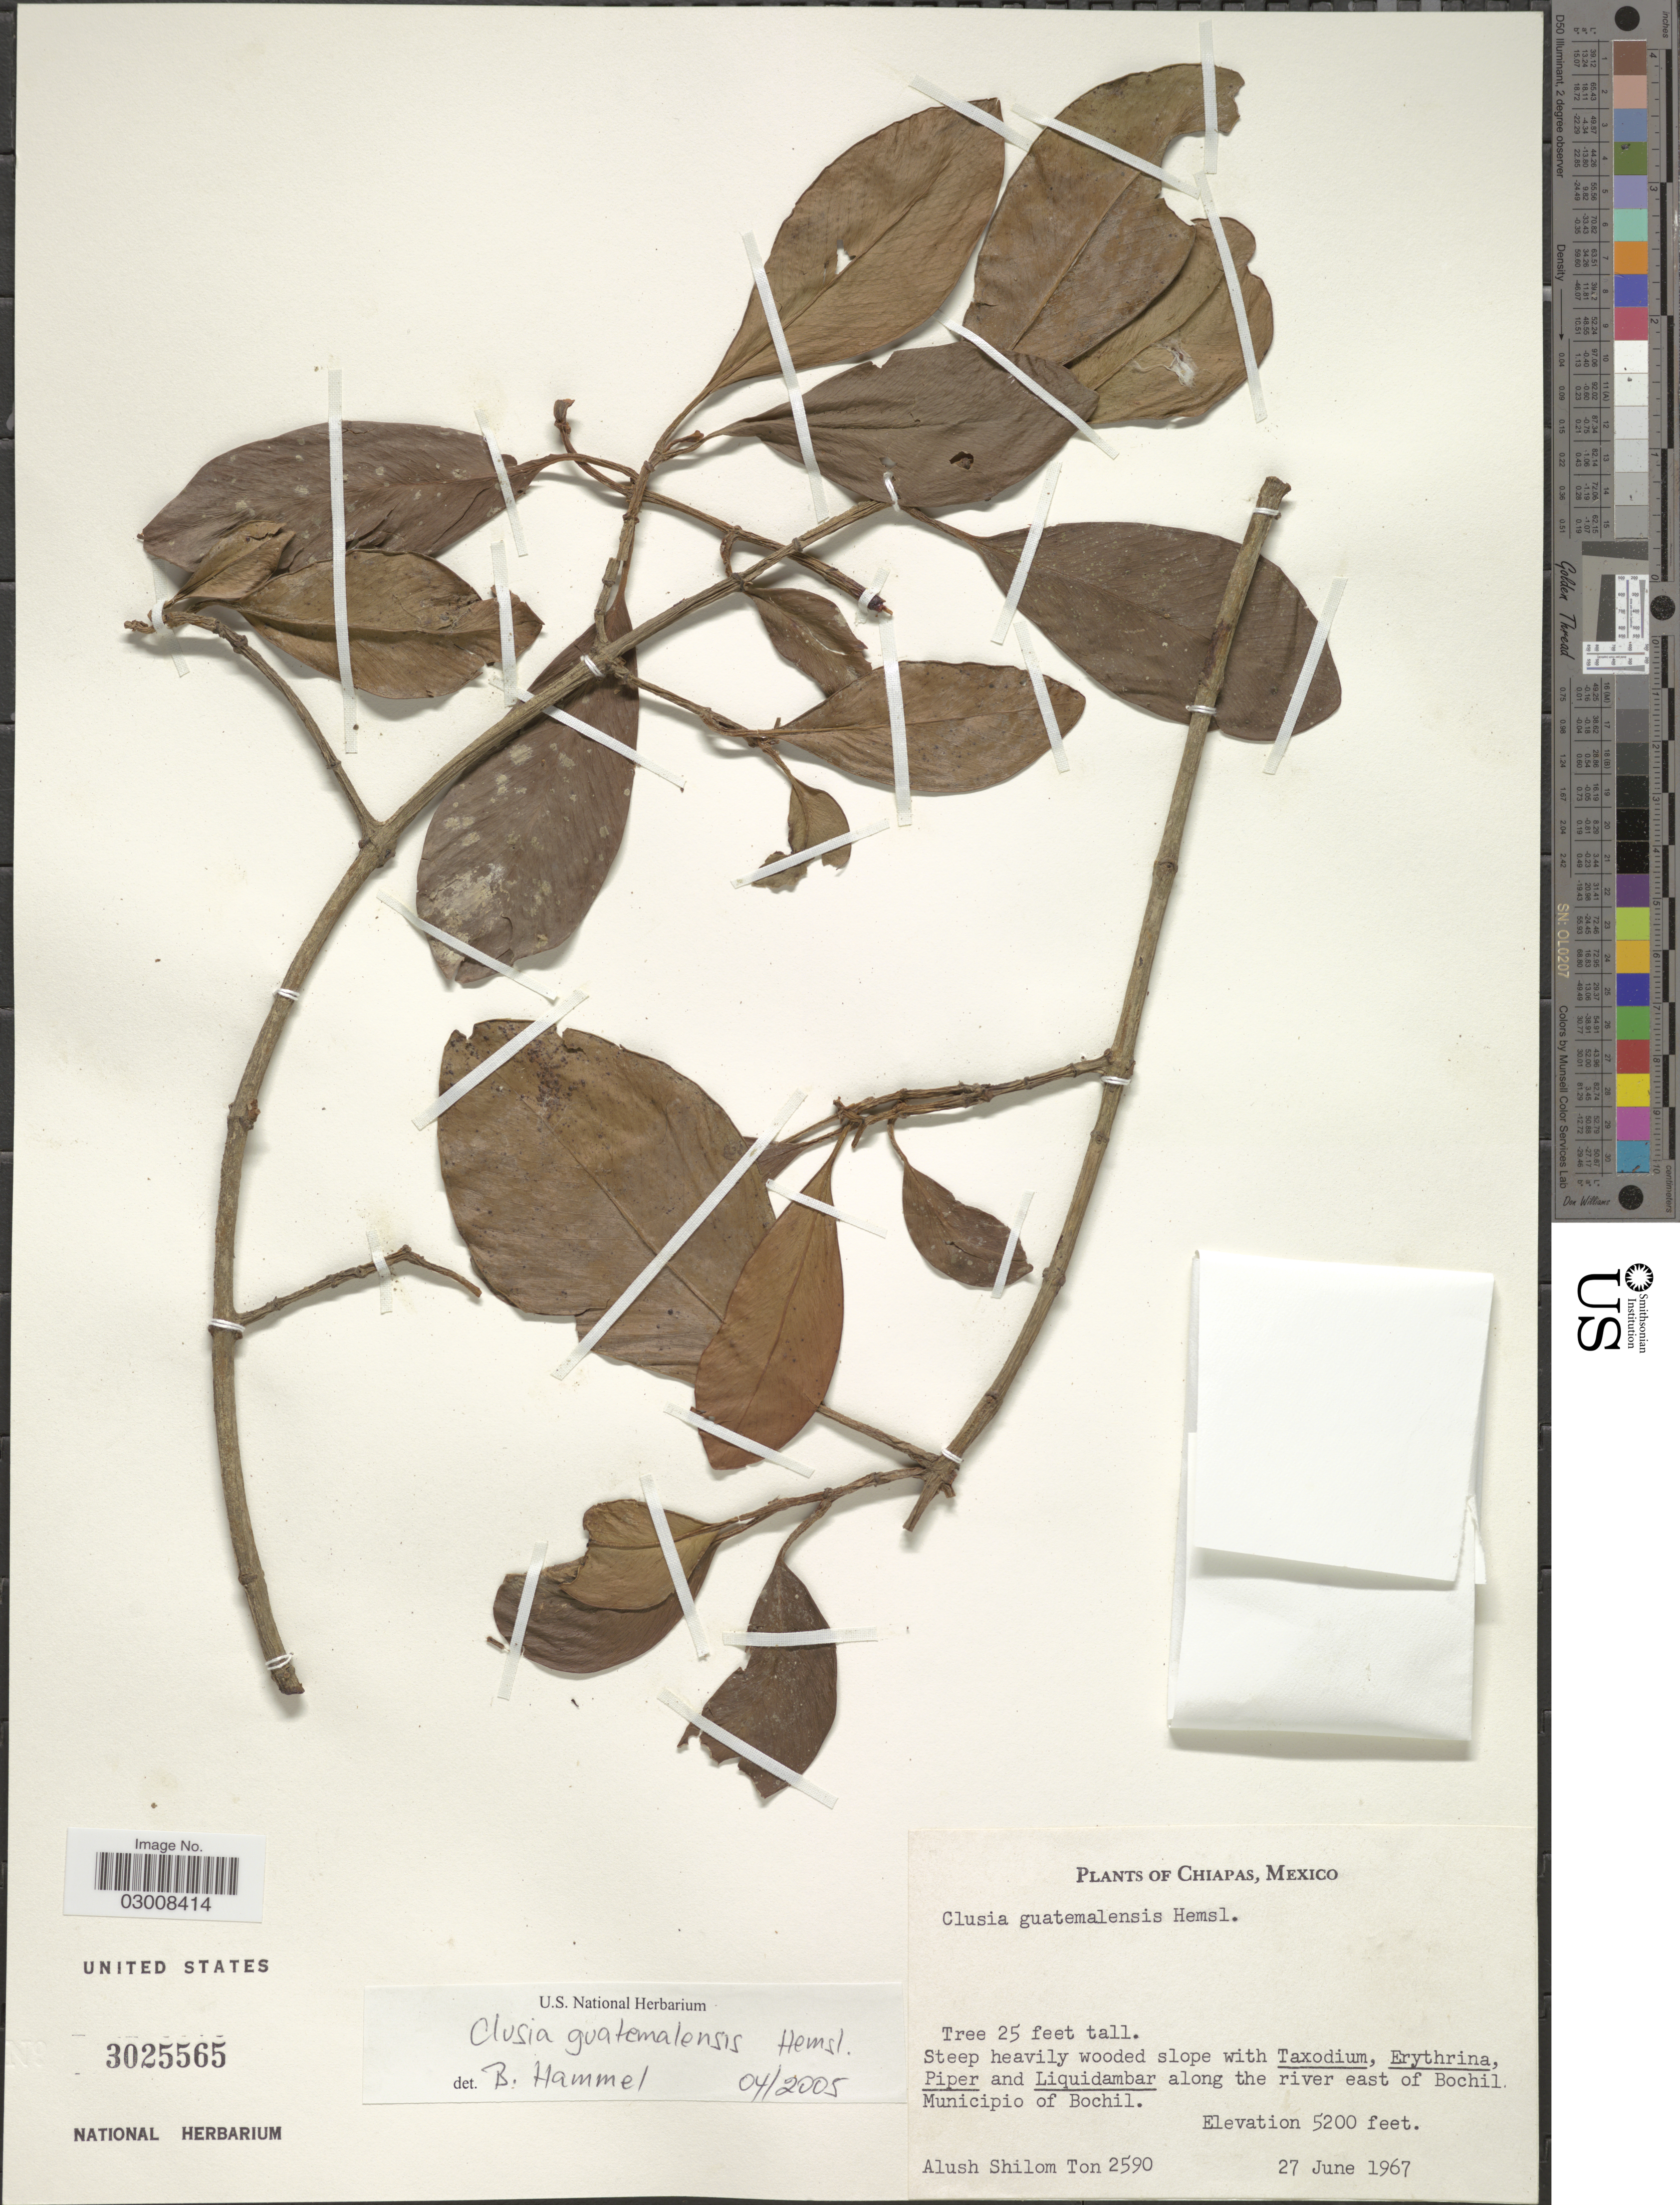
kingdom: Plantae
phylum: Tracheophyta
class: Magnoliopsida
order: Malpighiales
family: Clusiaceae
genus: Clusia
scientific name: Clusia guatemalensis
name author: Hemsl.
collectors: A. M. Ton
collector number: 2590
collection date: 1967-06-27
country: Mexico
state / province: Chiapas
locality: Along the river east of Bochil, Municipio of Bochil.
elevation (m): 1585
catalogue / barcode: US 3025565